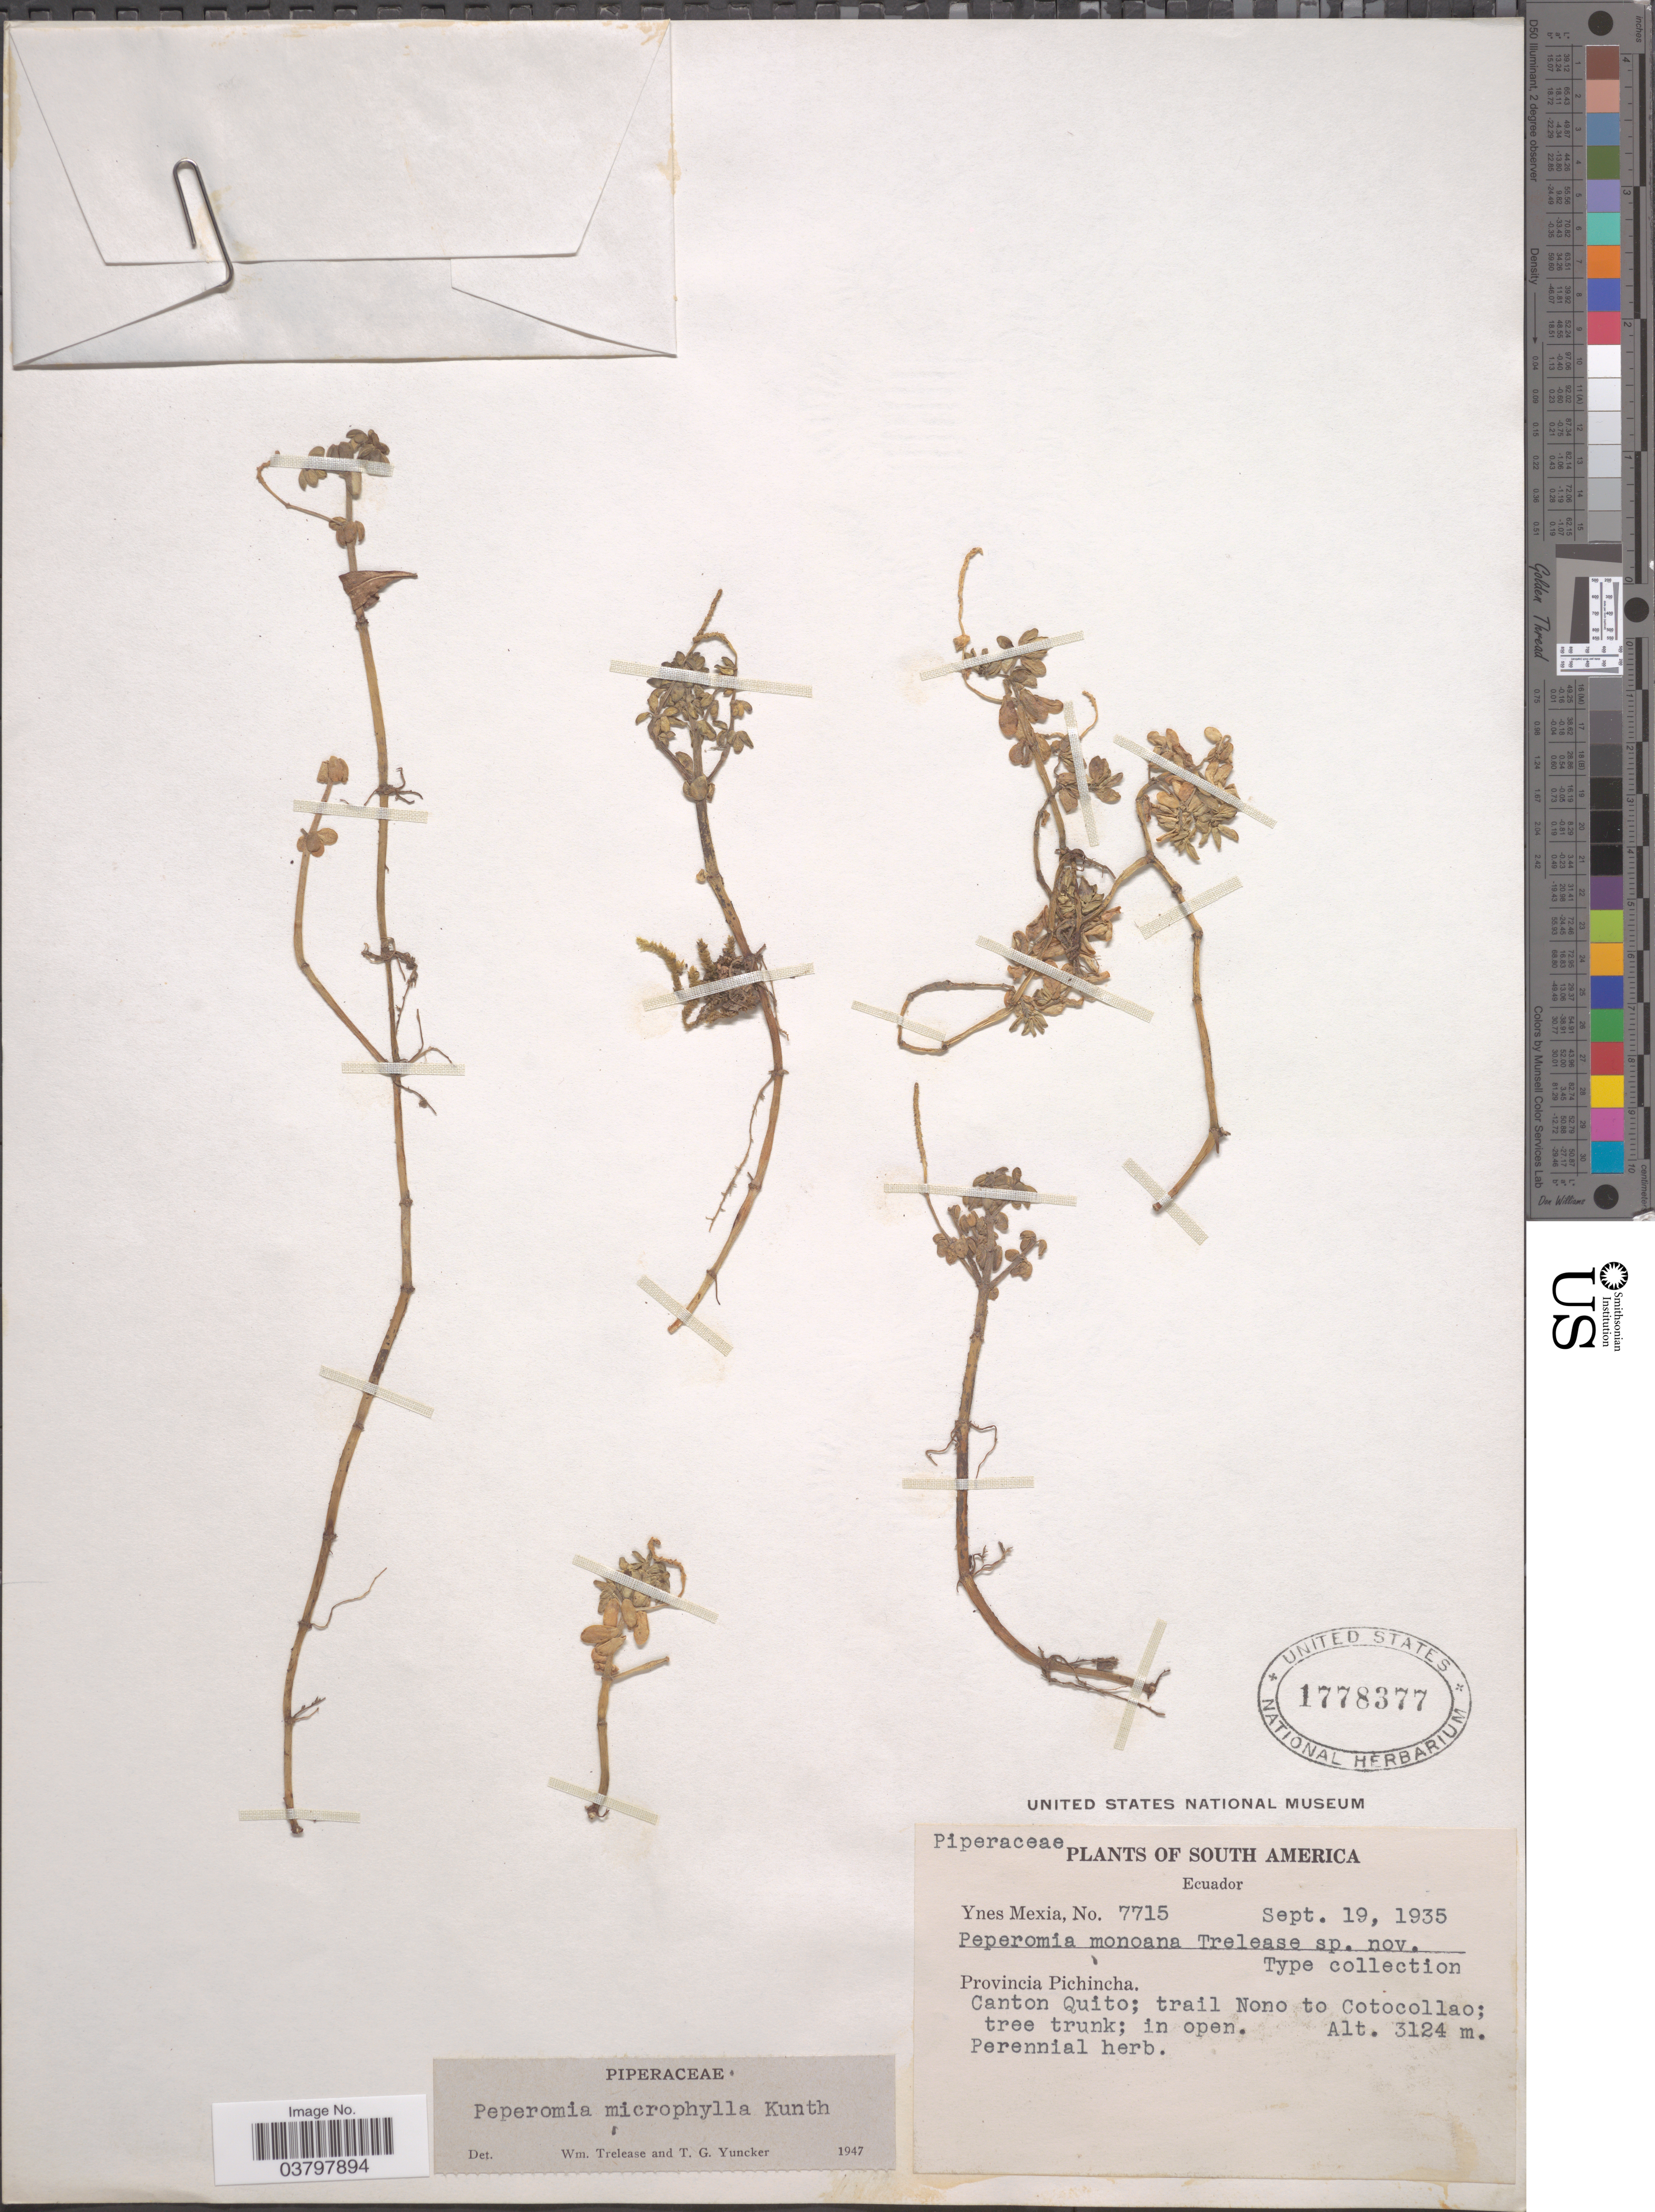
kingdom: Plantae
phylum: Tracheophyta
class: Magnoliopsida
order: Piperales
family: Piperaceae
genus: Peperomia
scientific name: Peperomia microphylla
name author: Kunth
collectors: Y. Mexia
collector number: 7715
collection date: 1935-09-19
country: Ecuador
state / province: Pichincha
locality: Canton Quito; trail Nono to Cotocollao.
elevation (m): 3124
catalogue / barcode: US 1778377